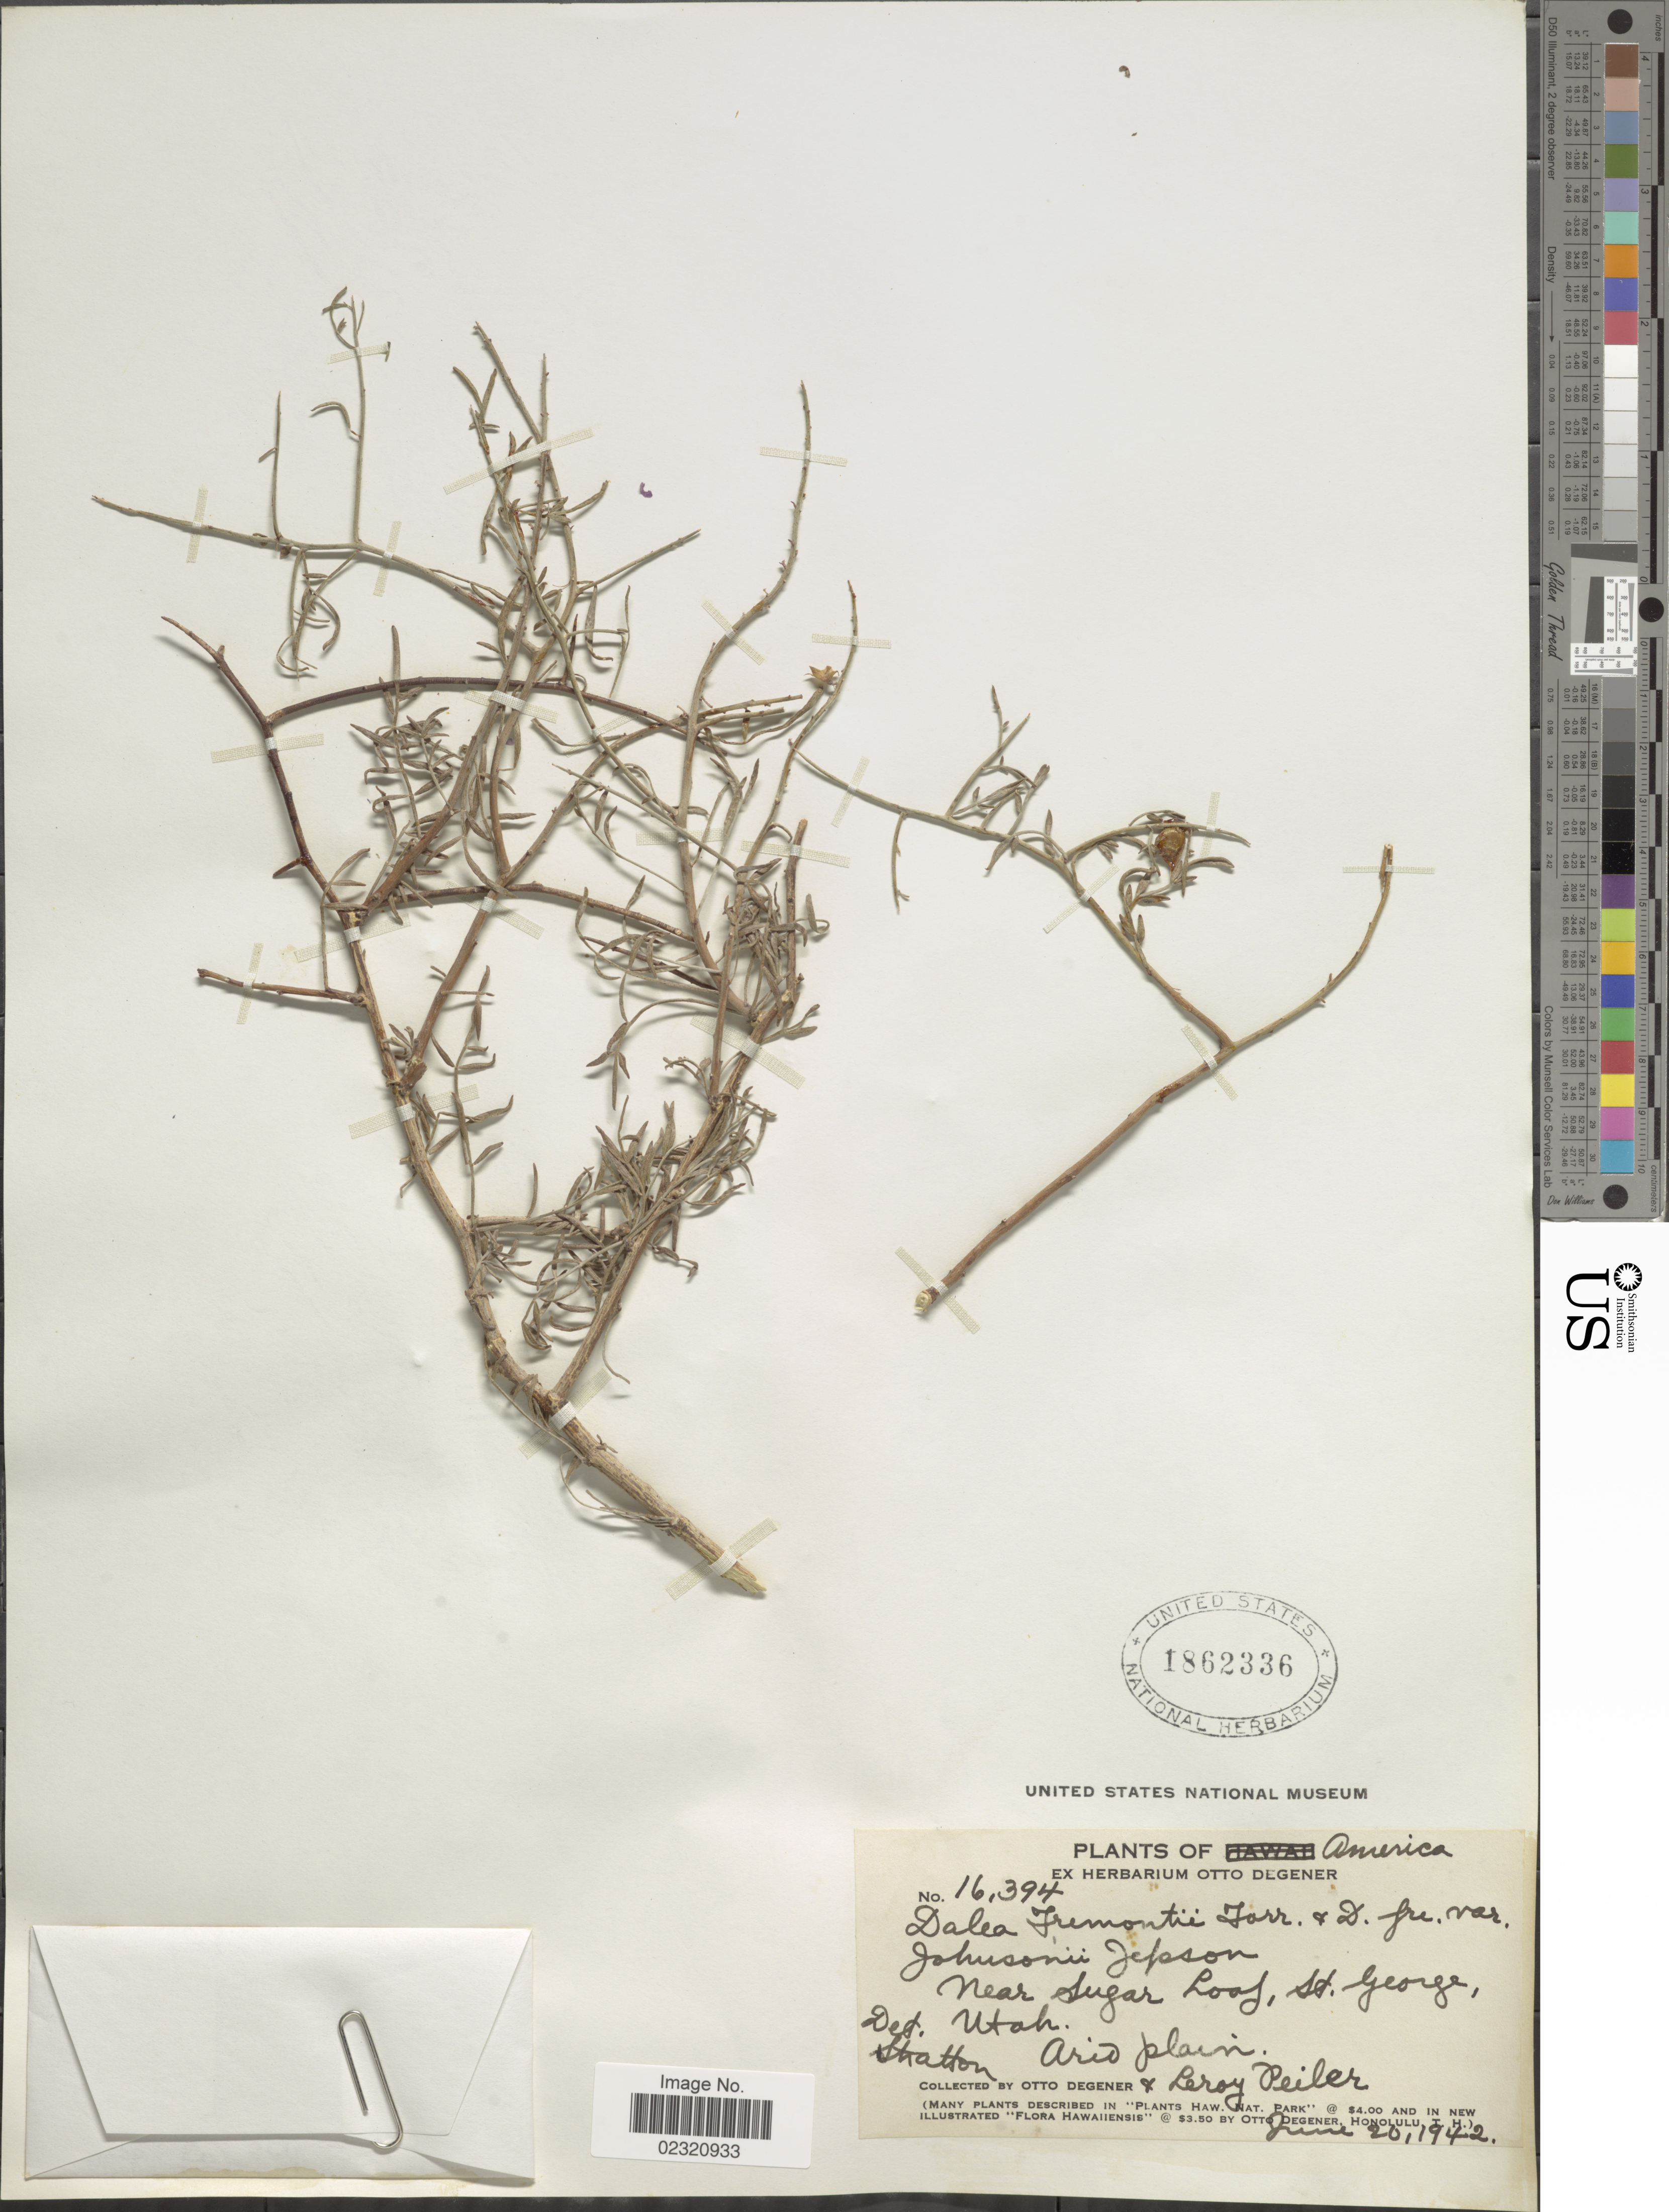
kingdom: Plantae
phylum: Tracheophyta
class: Magnoliopsida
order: Fabales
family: Fabaceae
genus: Psorothamnus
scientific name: Psorothamnus fremontii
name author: (Torr. ex A. Gray) Barneby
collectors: O. Degener & L. Peiler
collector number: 16394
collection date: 1942-06-20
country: United States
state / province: Utah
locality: Near Sugar Loaf, St. George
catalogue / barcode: US 1862336